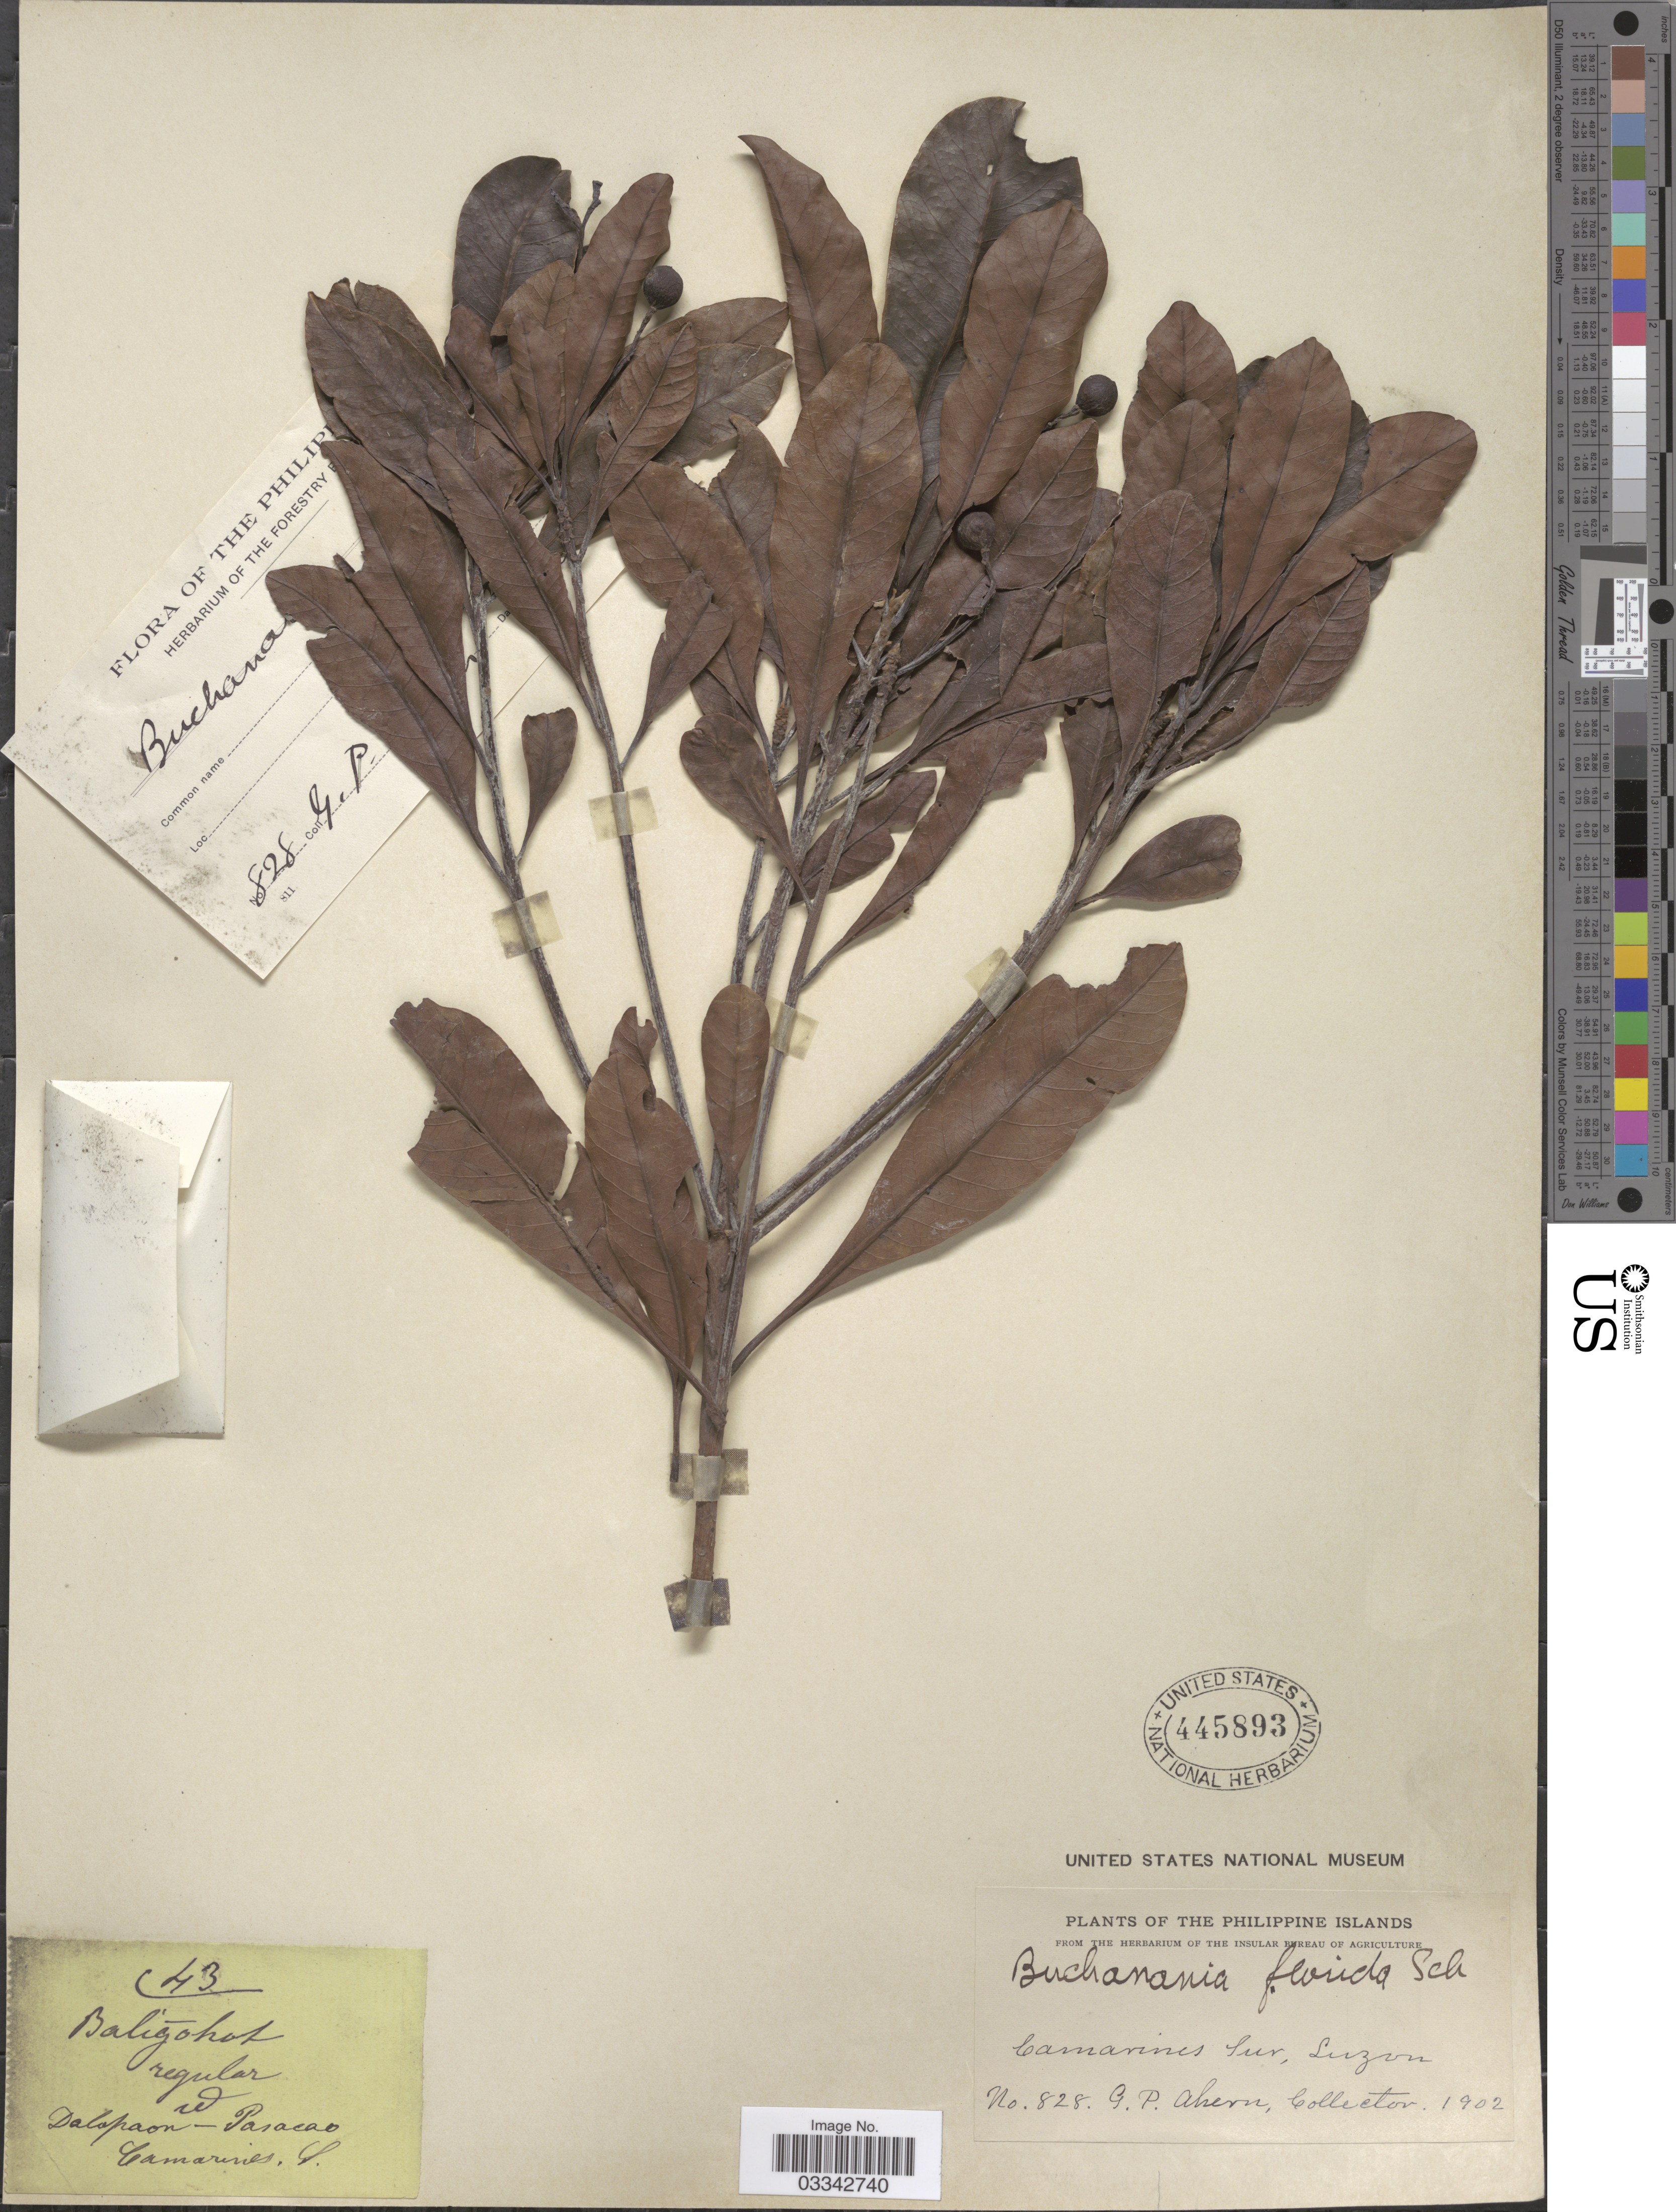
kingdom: Plantae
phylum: Tracheophyta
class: Magnoliopsida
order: Sapindales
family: Anacardiaceae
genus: Buchanania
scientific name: Buchanania arborescens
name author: (Blume) Blume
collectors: G. Ahern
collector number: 828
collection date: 1902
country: Philippines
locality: The Philippine Islands. Camarines Sur, Luzon.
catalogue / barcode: US 445893